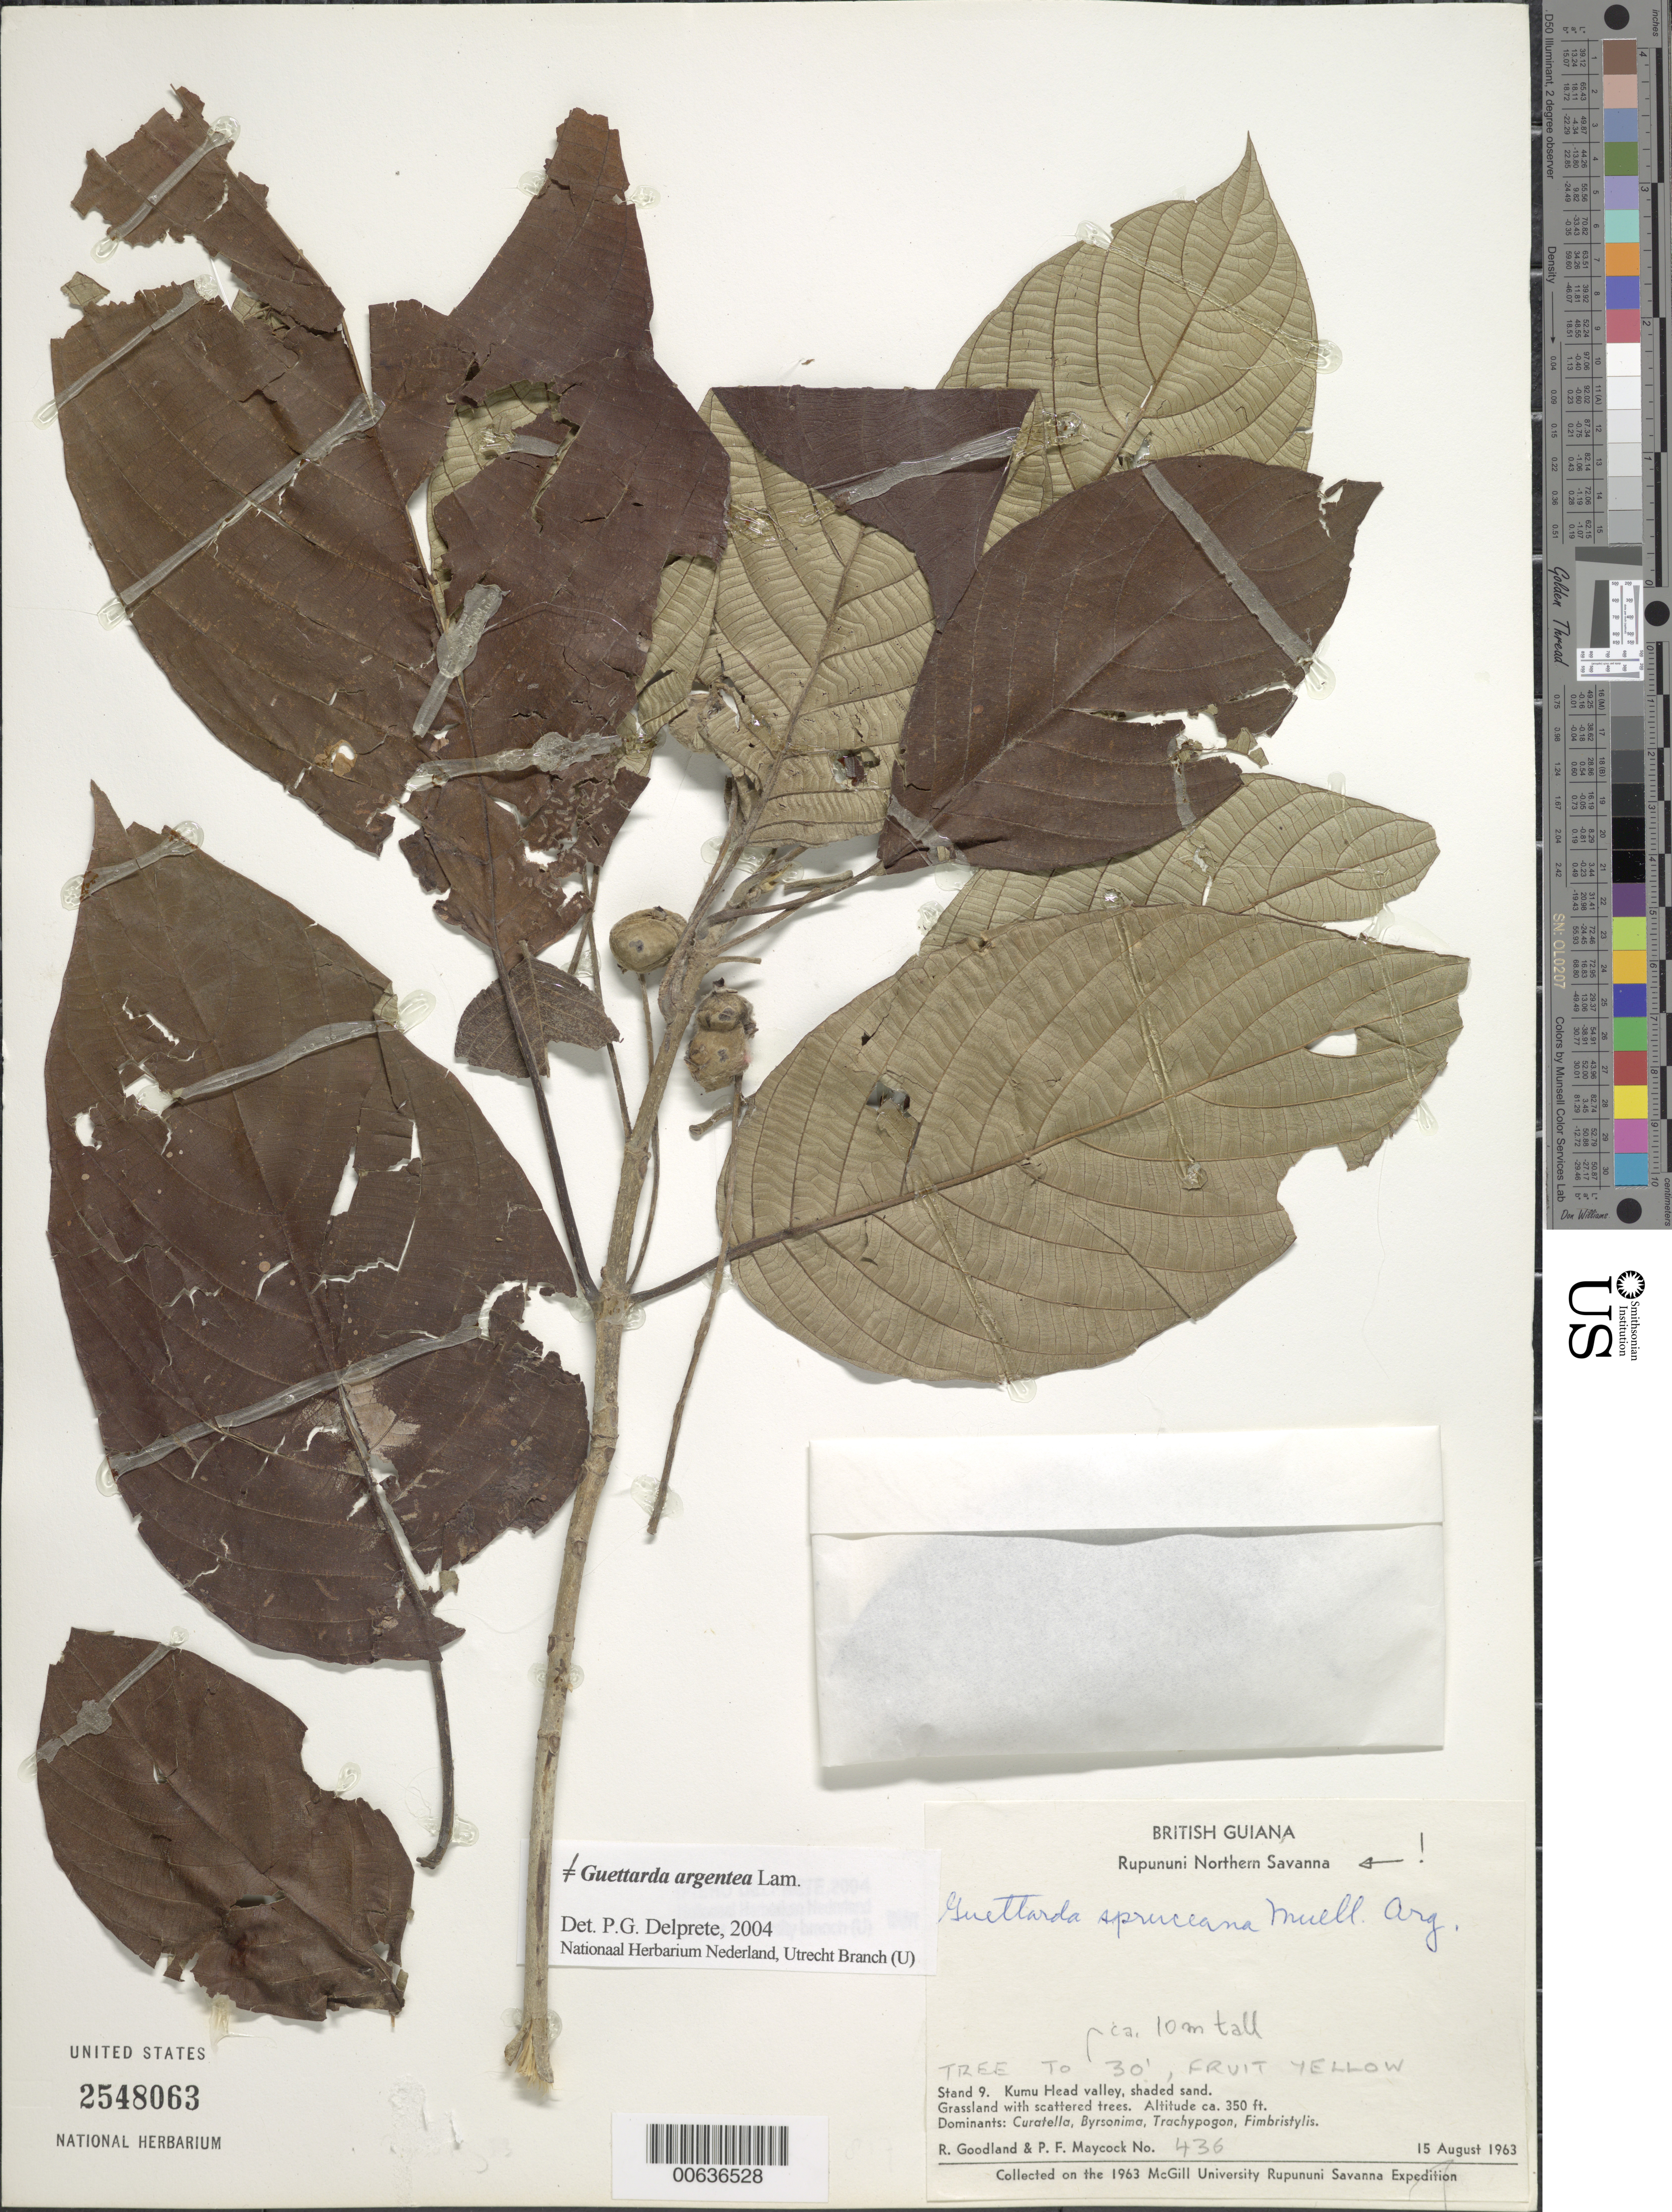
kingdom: Plantae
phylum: Tracheophyta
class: Magnoliopsida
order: Gentianales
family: Rubiaceae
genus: Guettarda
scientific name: Guettarda argentea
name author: Lam.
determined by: Delprete, P. G., Herb. de Guyane Cay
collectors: R. Goodland & P. Maycock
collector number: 436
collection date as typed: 15-Aug-63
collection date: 1963-08-15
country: Guyana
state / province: U. Takutu-U. Essequibo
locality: Rupununi Northern Savanna, Kumu Head valley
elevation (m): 107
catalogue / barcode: US 2548063